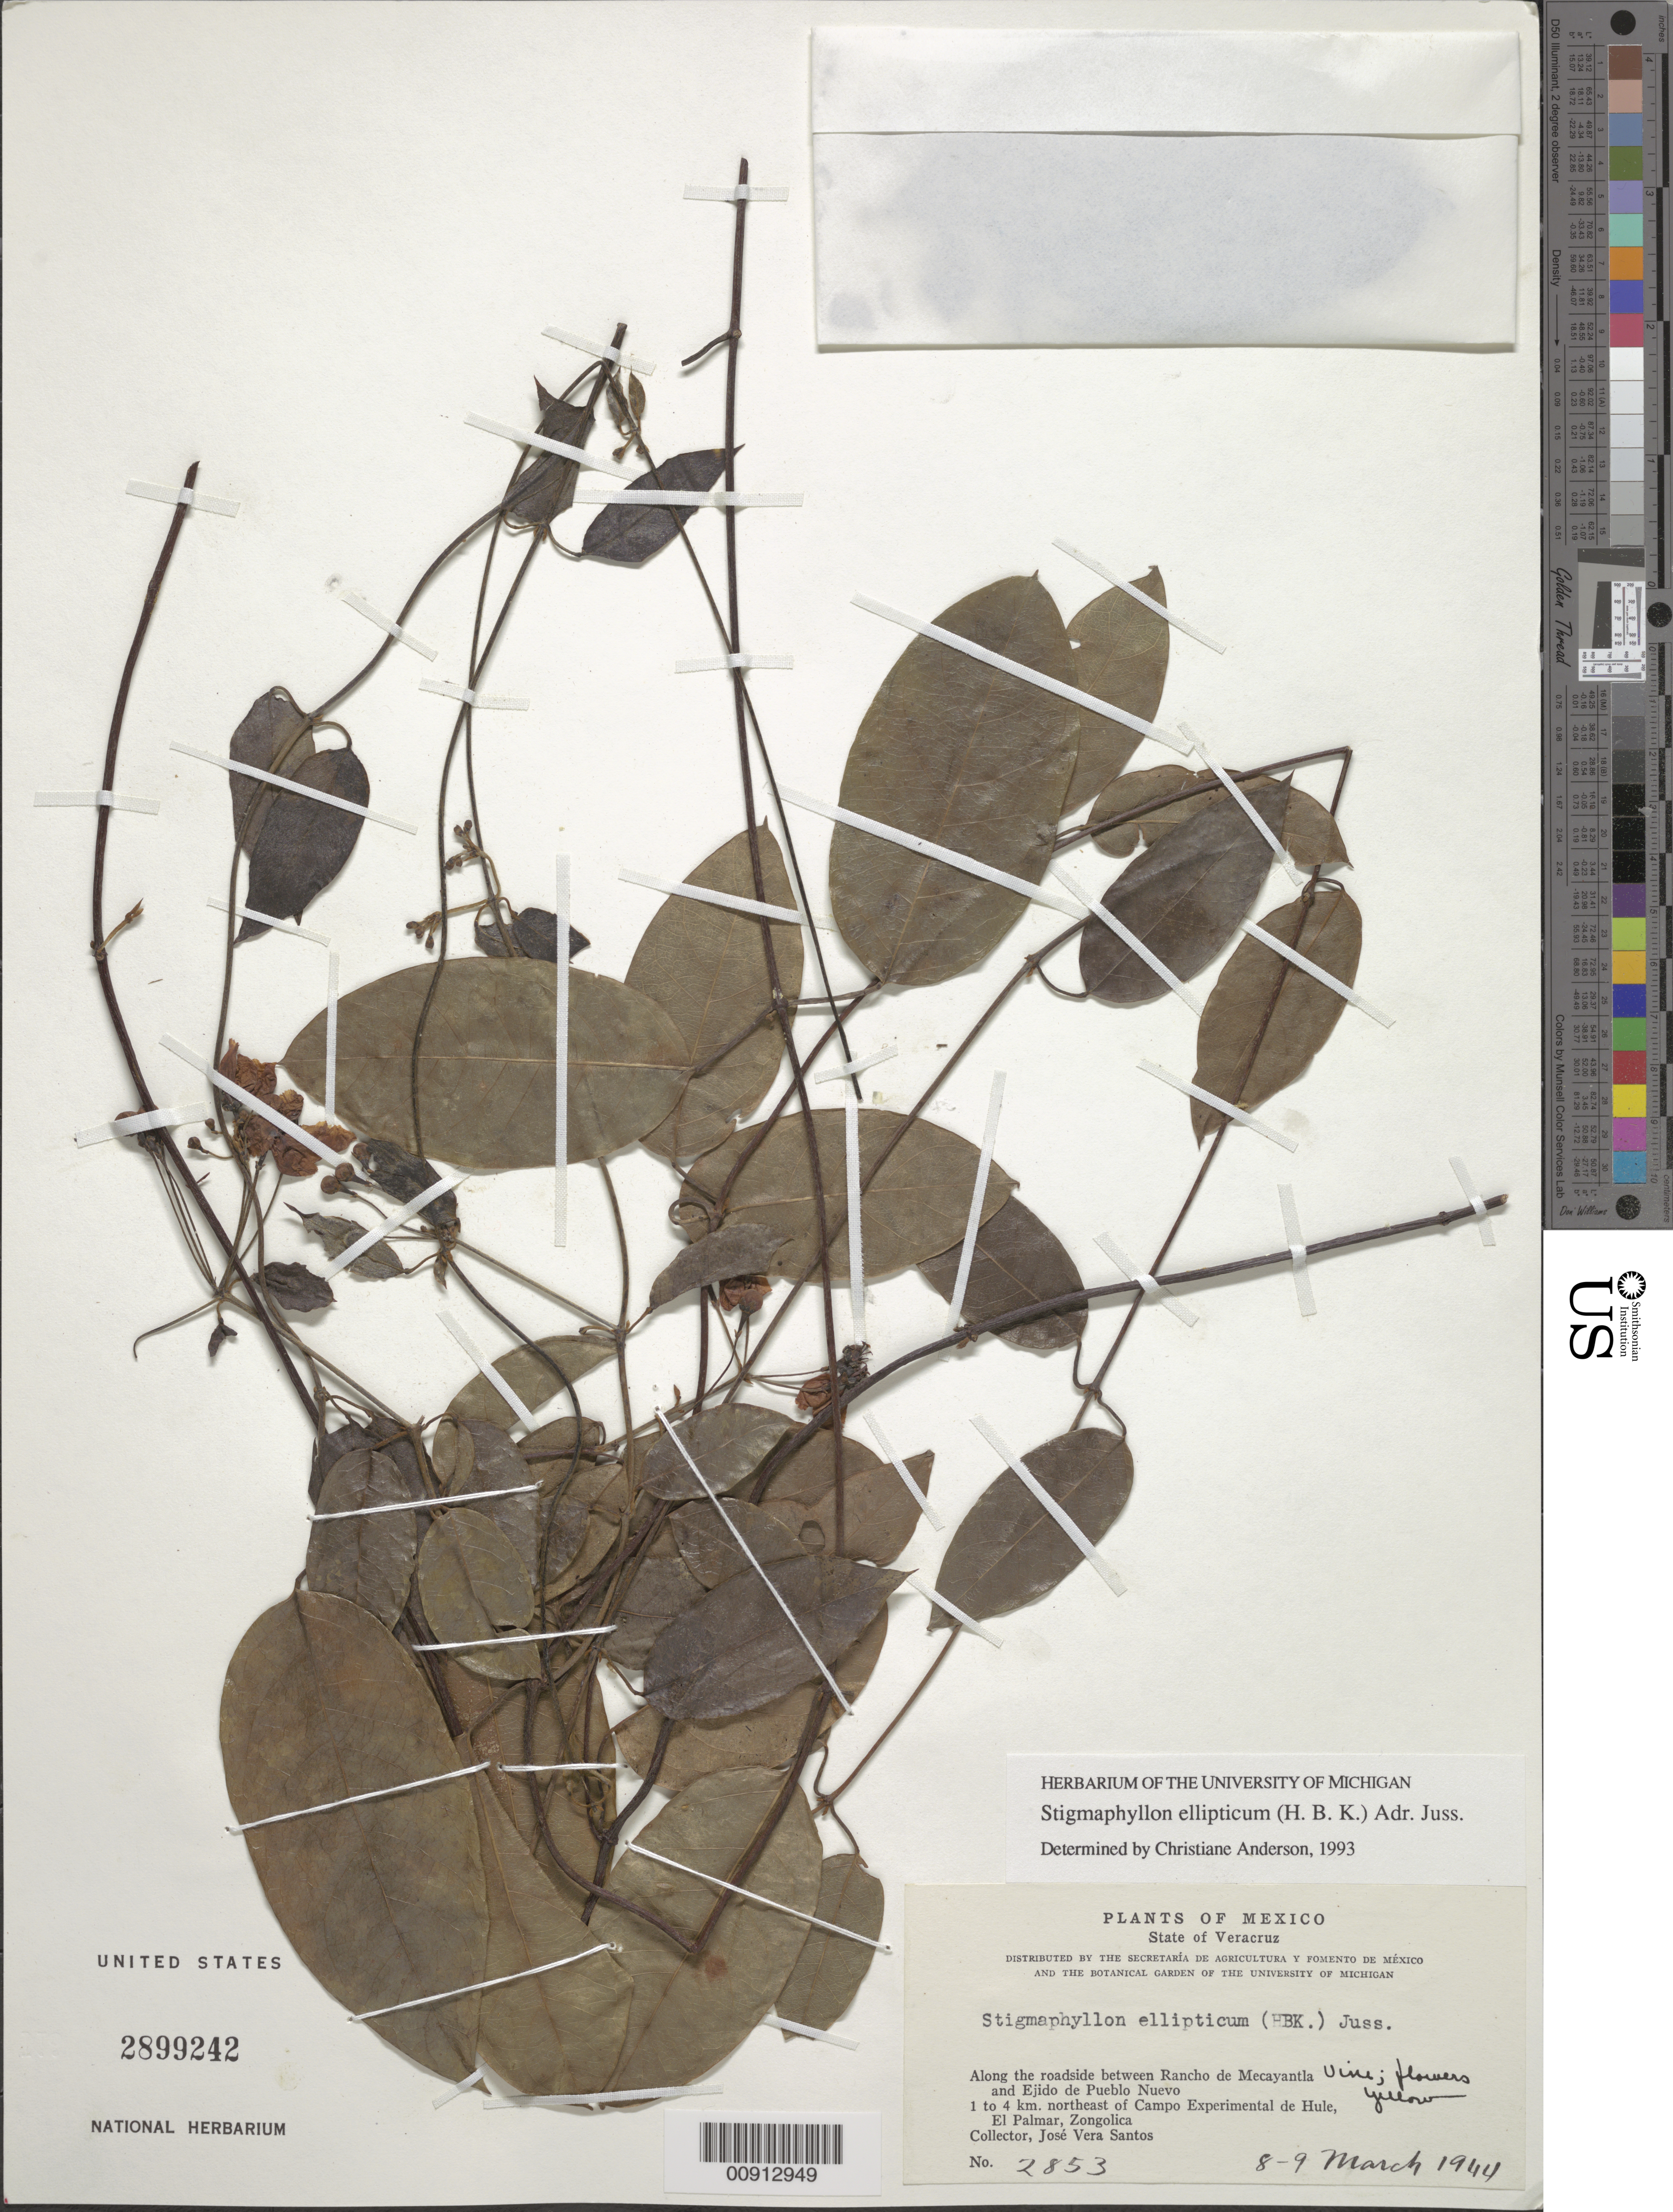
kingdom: Plantae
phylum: Tracheophyta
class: Magnoliopsida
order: Malpighiales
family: Malpighiaceae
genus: Stigmaphyllon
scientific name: Stigmaphyllon ellipticum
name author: (Kunth) A. Juss.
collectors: Vera Santos, J.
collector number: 2853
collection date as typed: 08 Mar 1944 to 09 Mar 1944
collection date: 1944-03-08/1944-03-09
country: Mexico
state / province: Veracruz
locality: Along the roadside between Rancho de Mecayantla and Ejido Pueblo Nuevo, 1 to 4 km. northeast of Campo Experimental de Hule, El Palmar, Zongolica.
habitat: Along the roadside.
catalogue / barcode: US 2899242